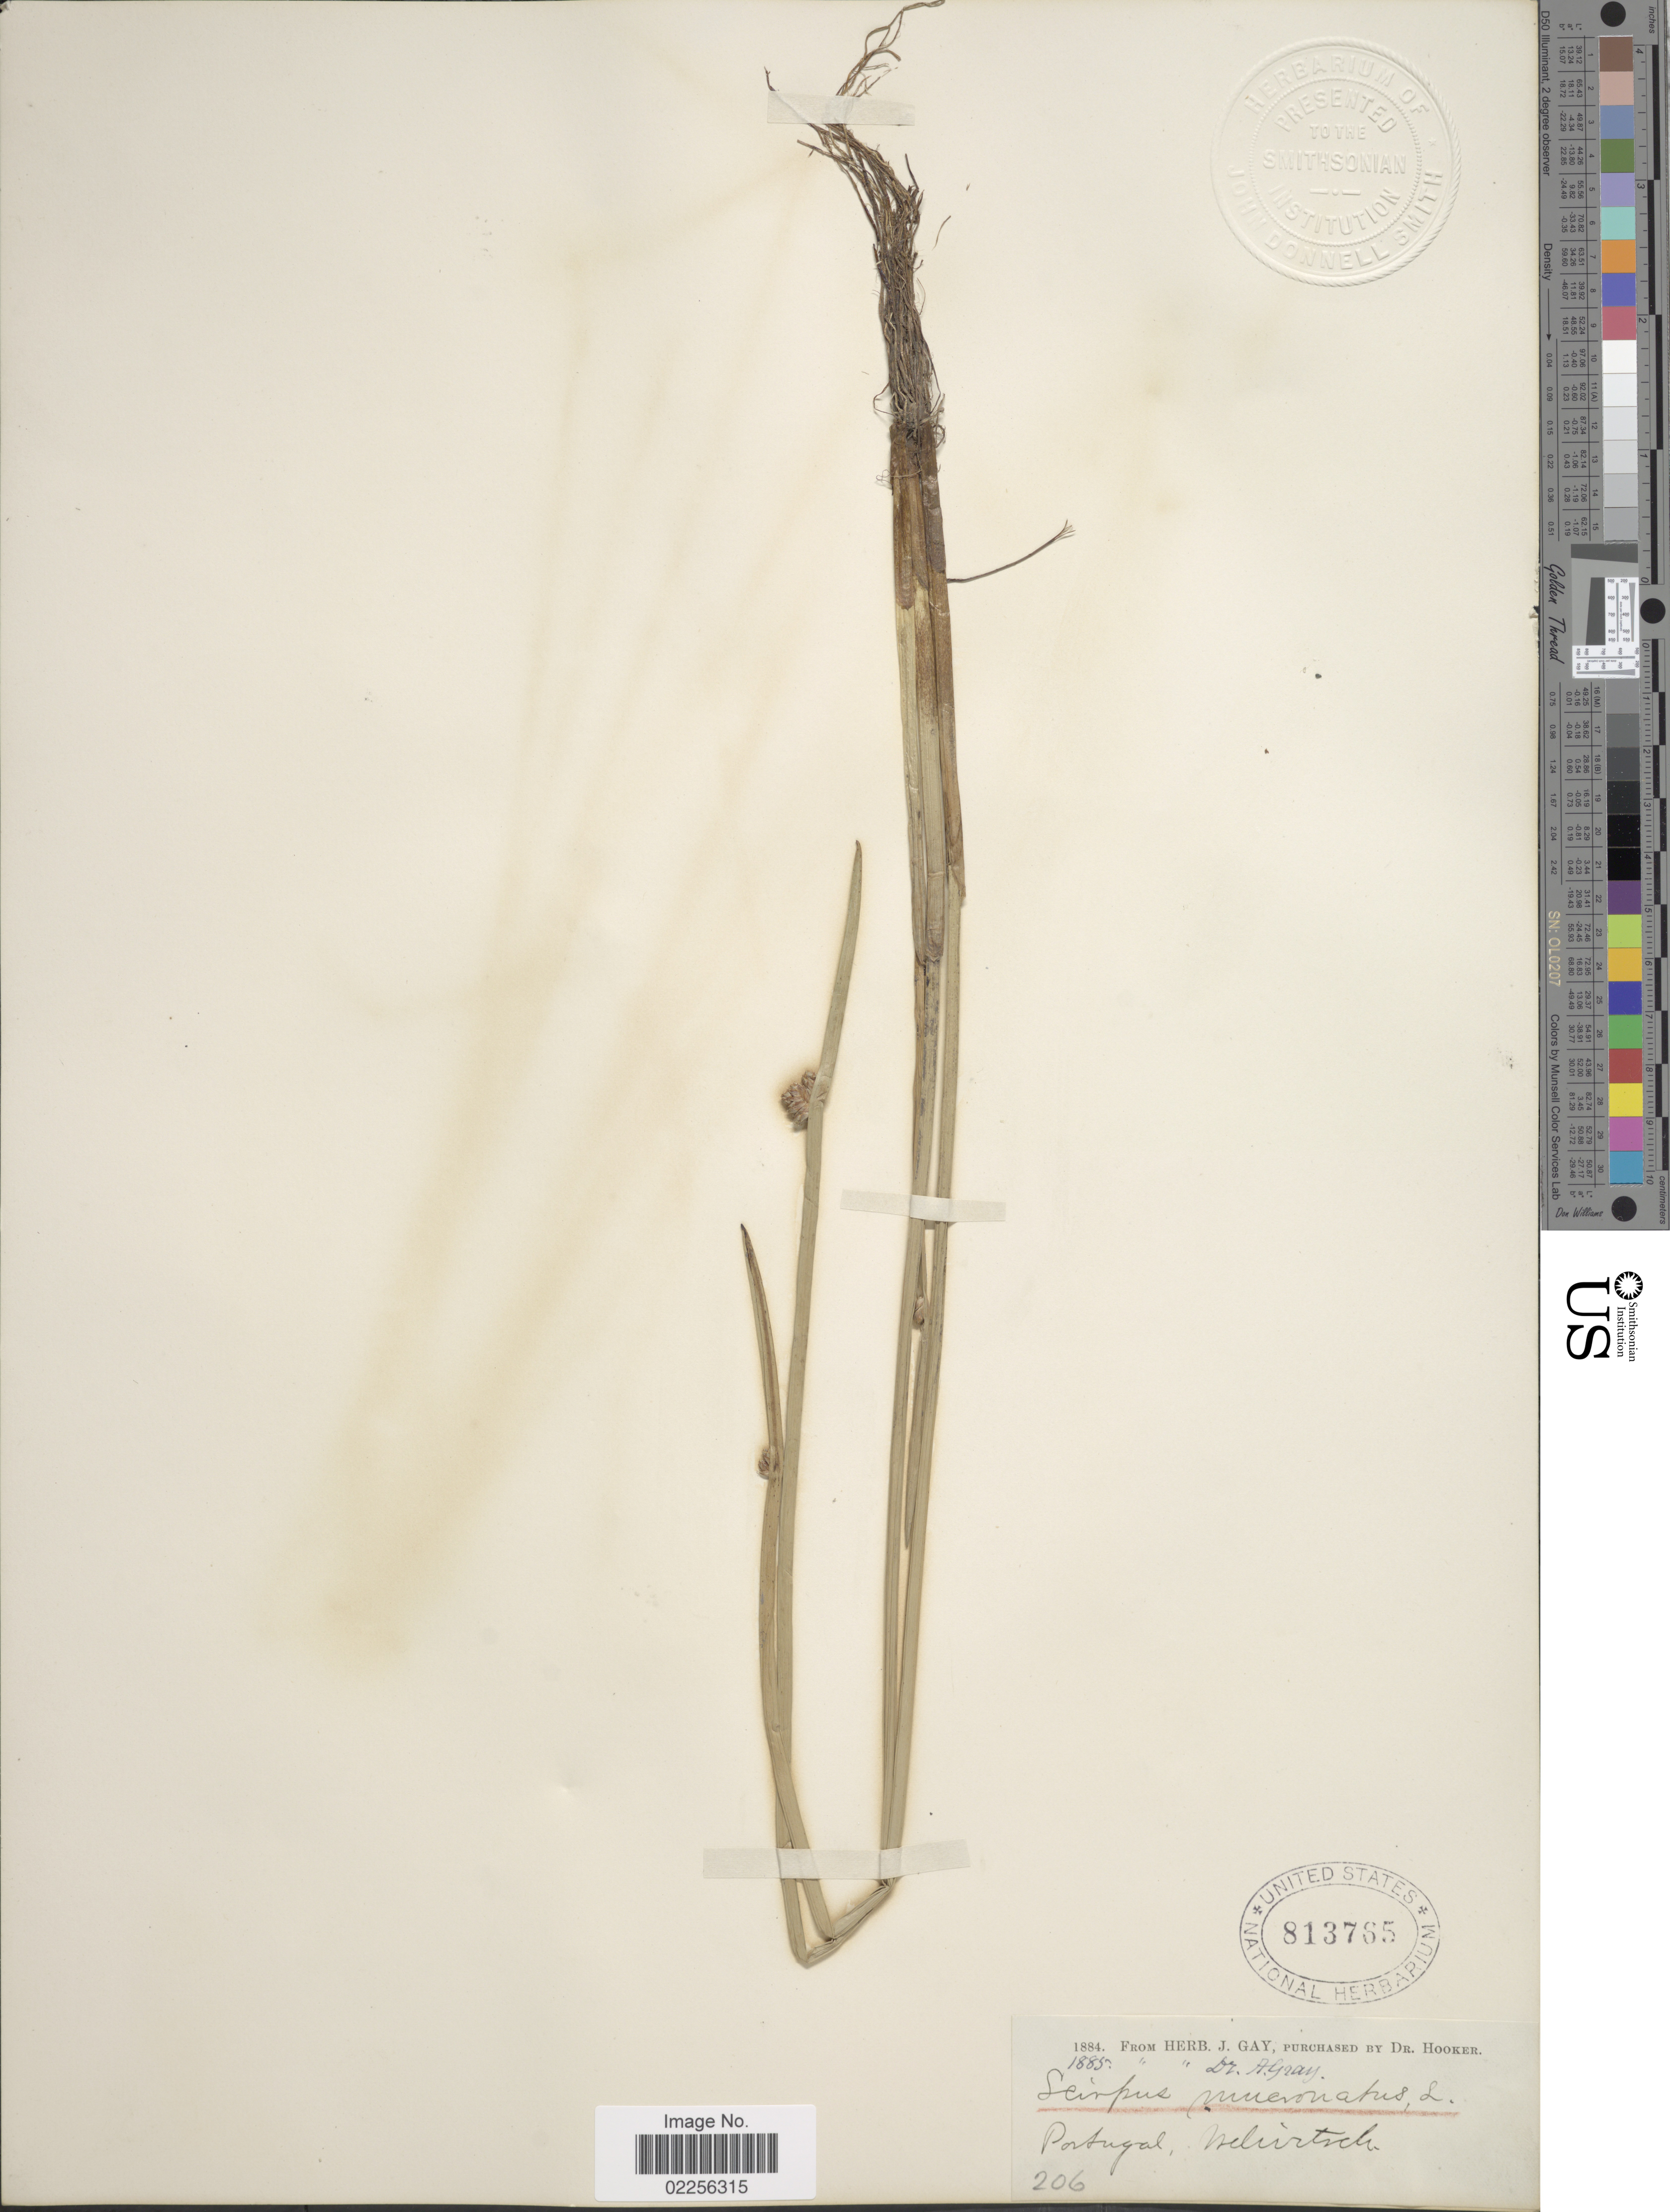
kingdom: Plantae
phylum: Tracheophyta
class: Liliopsida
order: Poales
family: Cyperaceae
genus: Schoenoplectus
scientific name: Schoenoplectus mucronatus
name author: (L.) Palla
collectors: -. Welwitsch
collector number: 206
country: Portugal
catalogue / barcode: US 813765